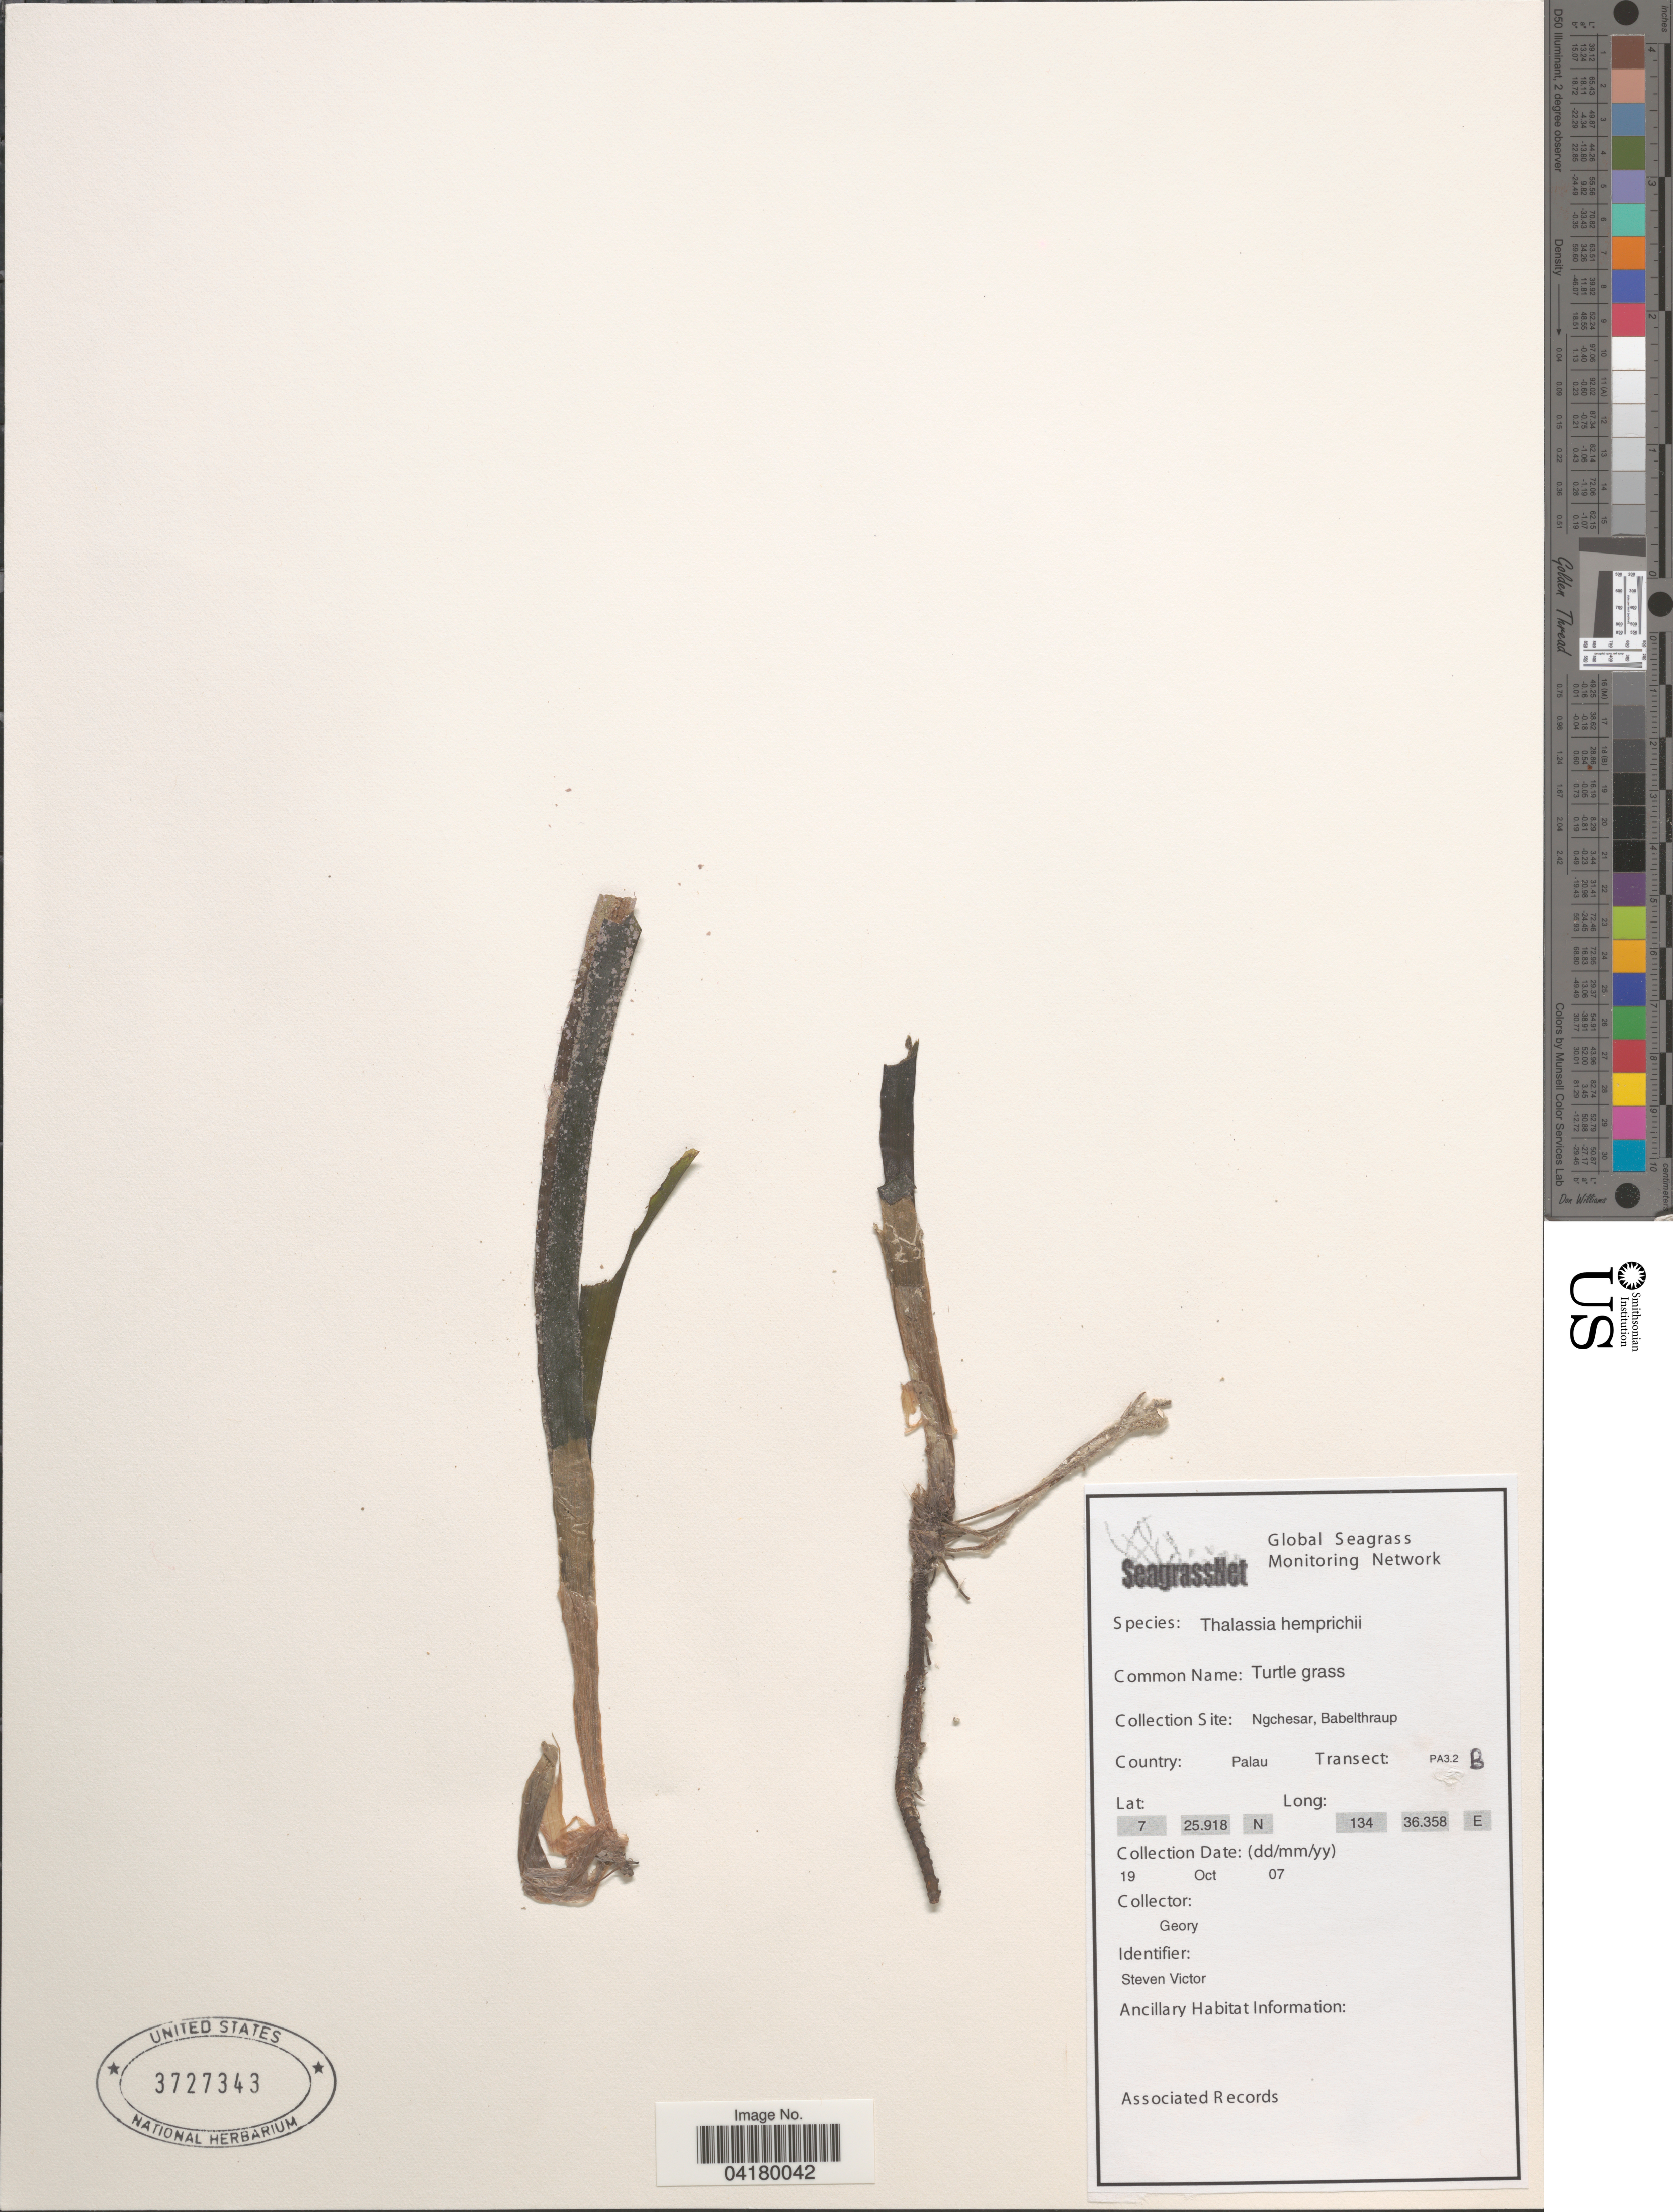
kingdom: Plantae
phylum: Tracheophyta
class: Liliopsida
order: Alismatales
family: Hydrocharitaceae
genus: Thalassia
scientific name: Thalassia hemprichii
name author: Asch.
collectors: Geor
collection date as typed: Transcribed d/m/y: 19/10/7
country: Palau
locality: Collection Site: Ngchesar, Babelthraup. Country: Palau. Transect: PA3.2B.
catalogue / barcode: US 3727343